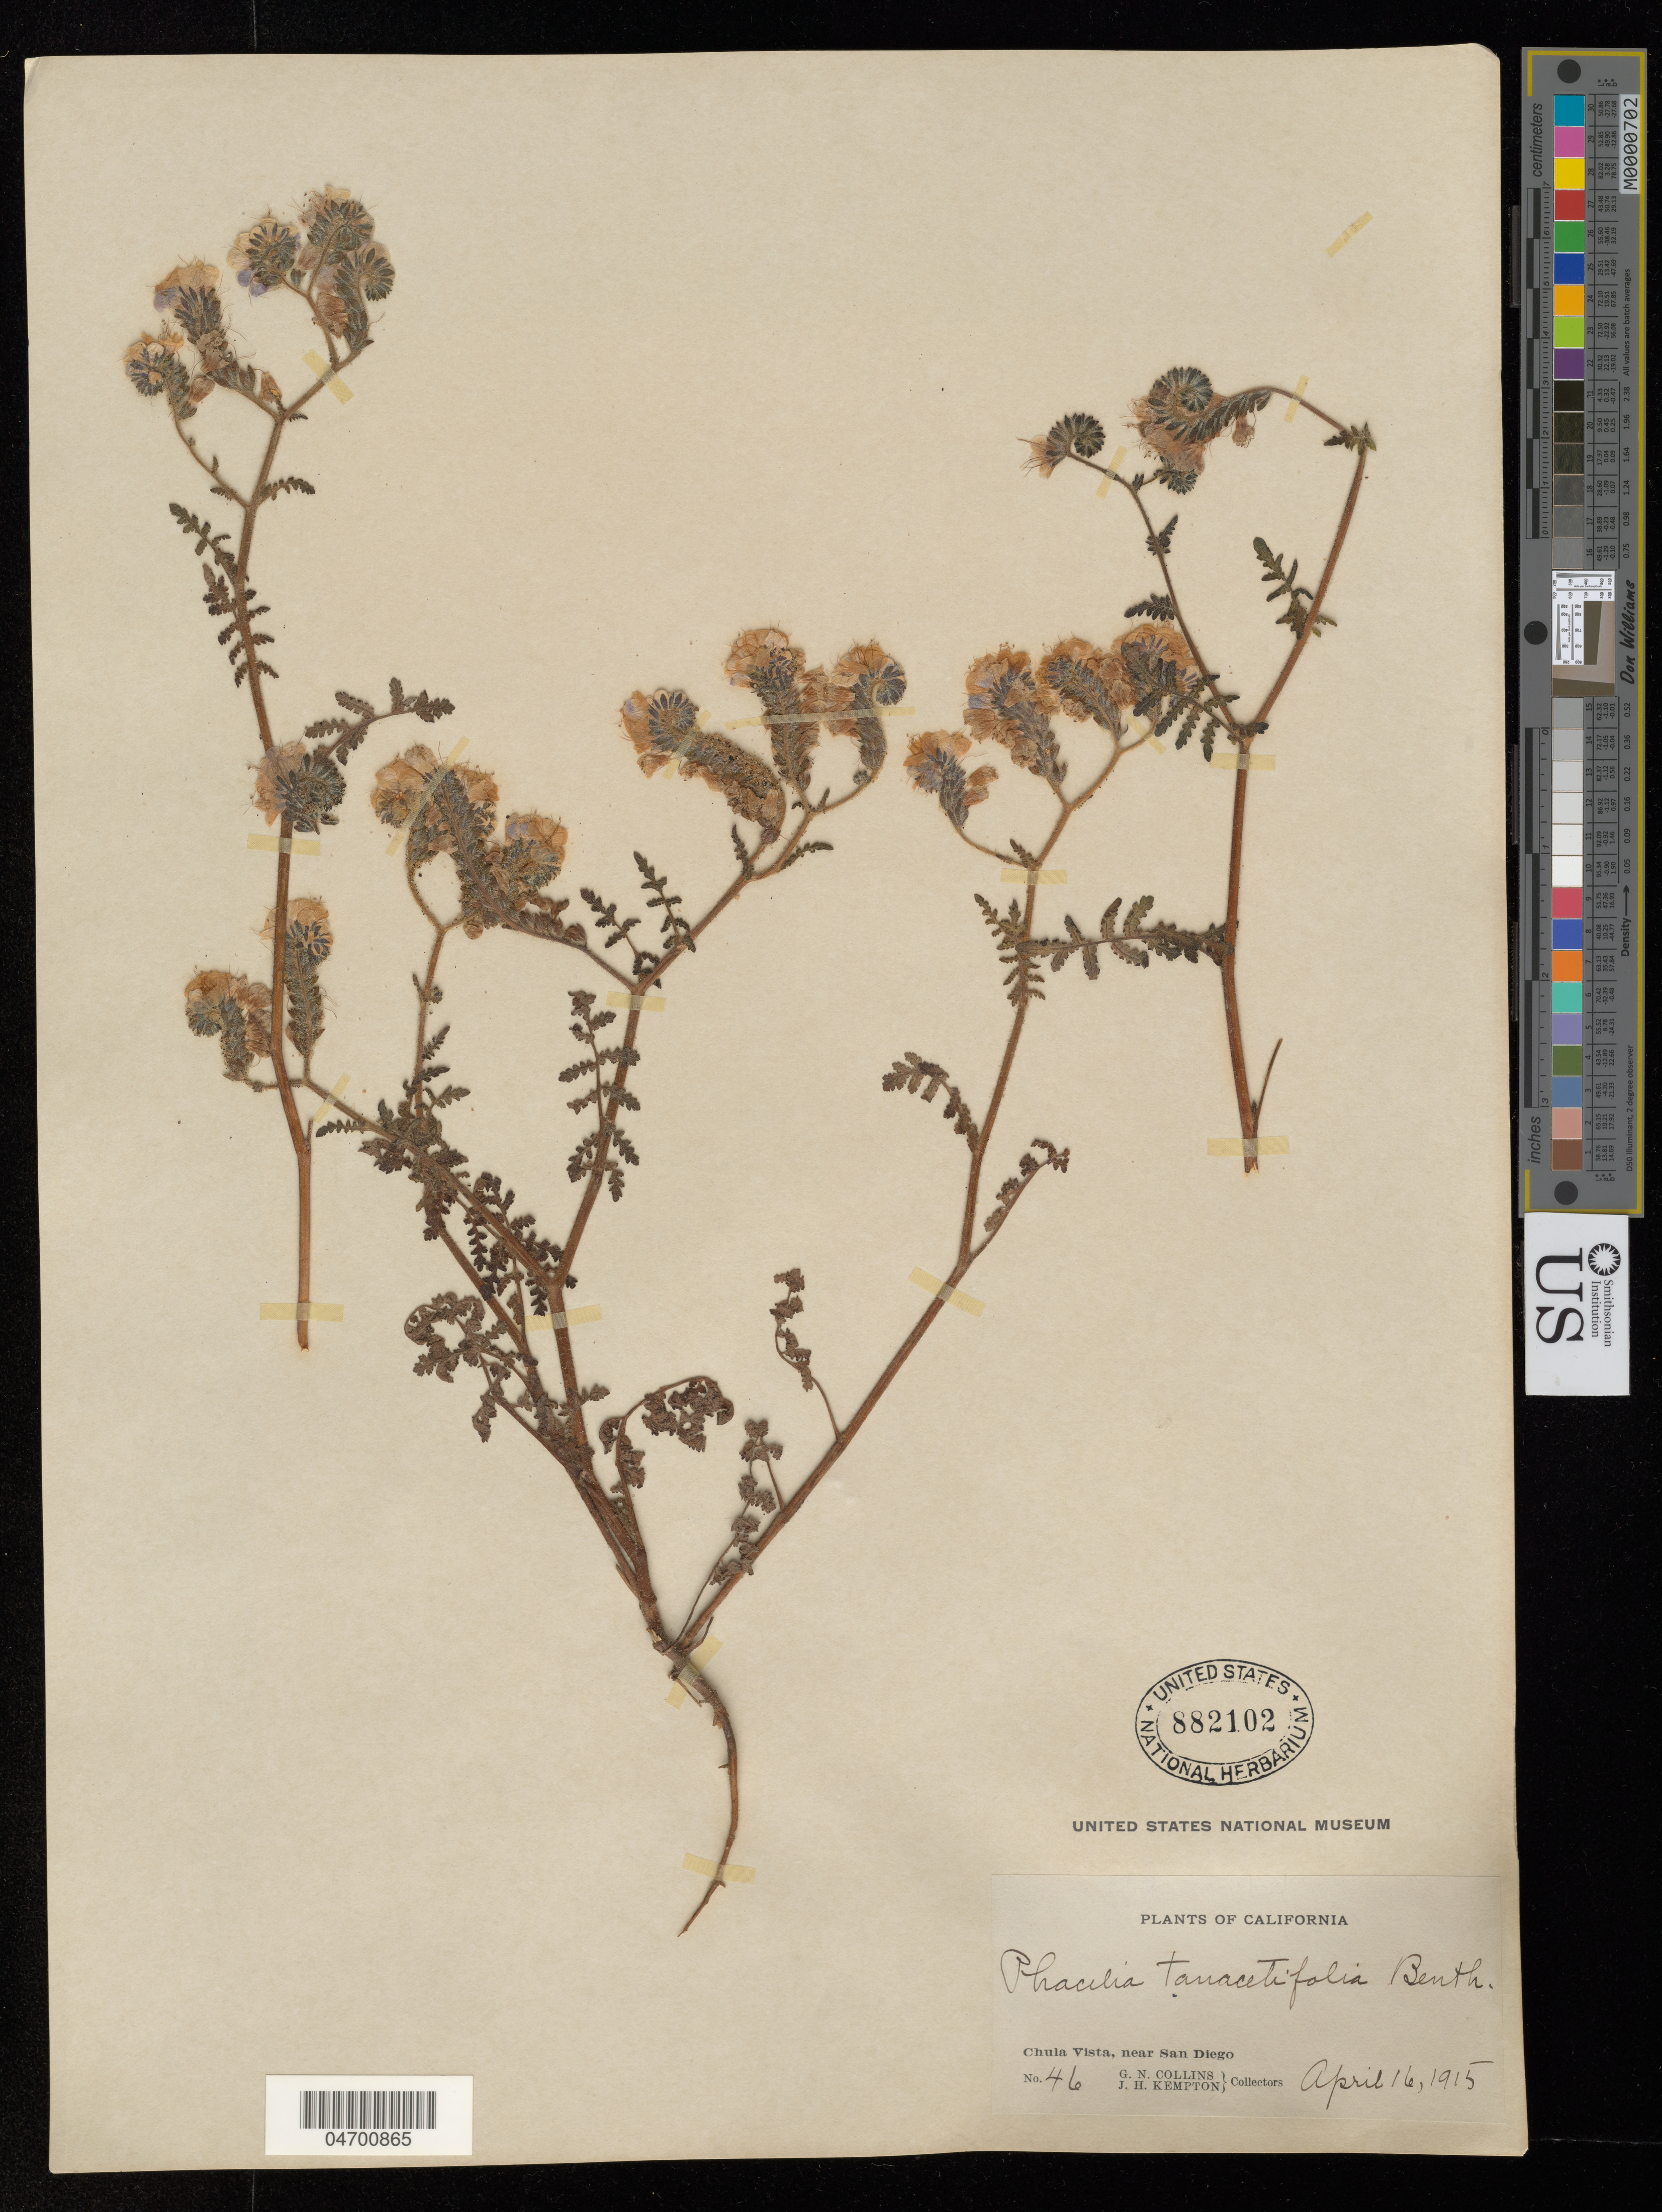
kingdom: Plantae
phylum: Tracheophyta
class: Magnoliopsida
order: Boraginales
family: Hydrophyllaceae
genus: Phacelia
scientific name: Phacelia tanacetifolia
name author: Benth.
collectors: G. N. Collins & J. H. Kempton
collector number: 46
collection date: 1915-04-16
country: United States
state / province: California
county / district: San Diego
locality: Chula Vista, near San Diego.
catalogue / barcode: US 882102